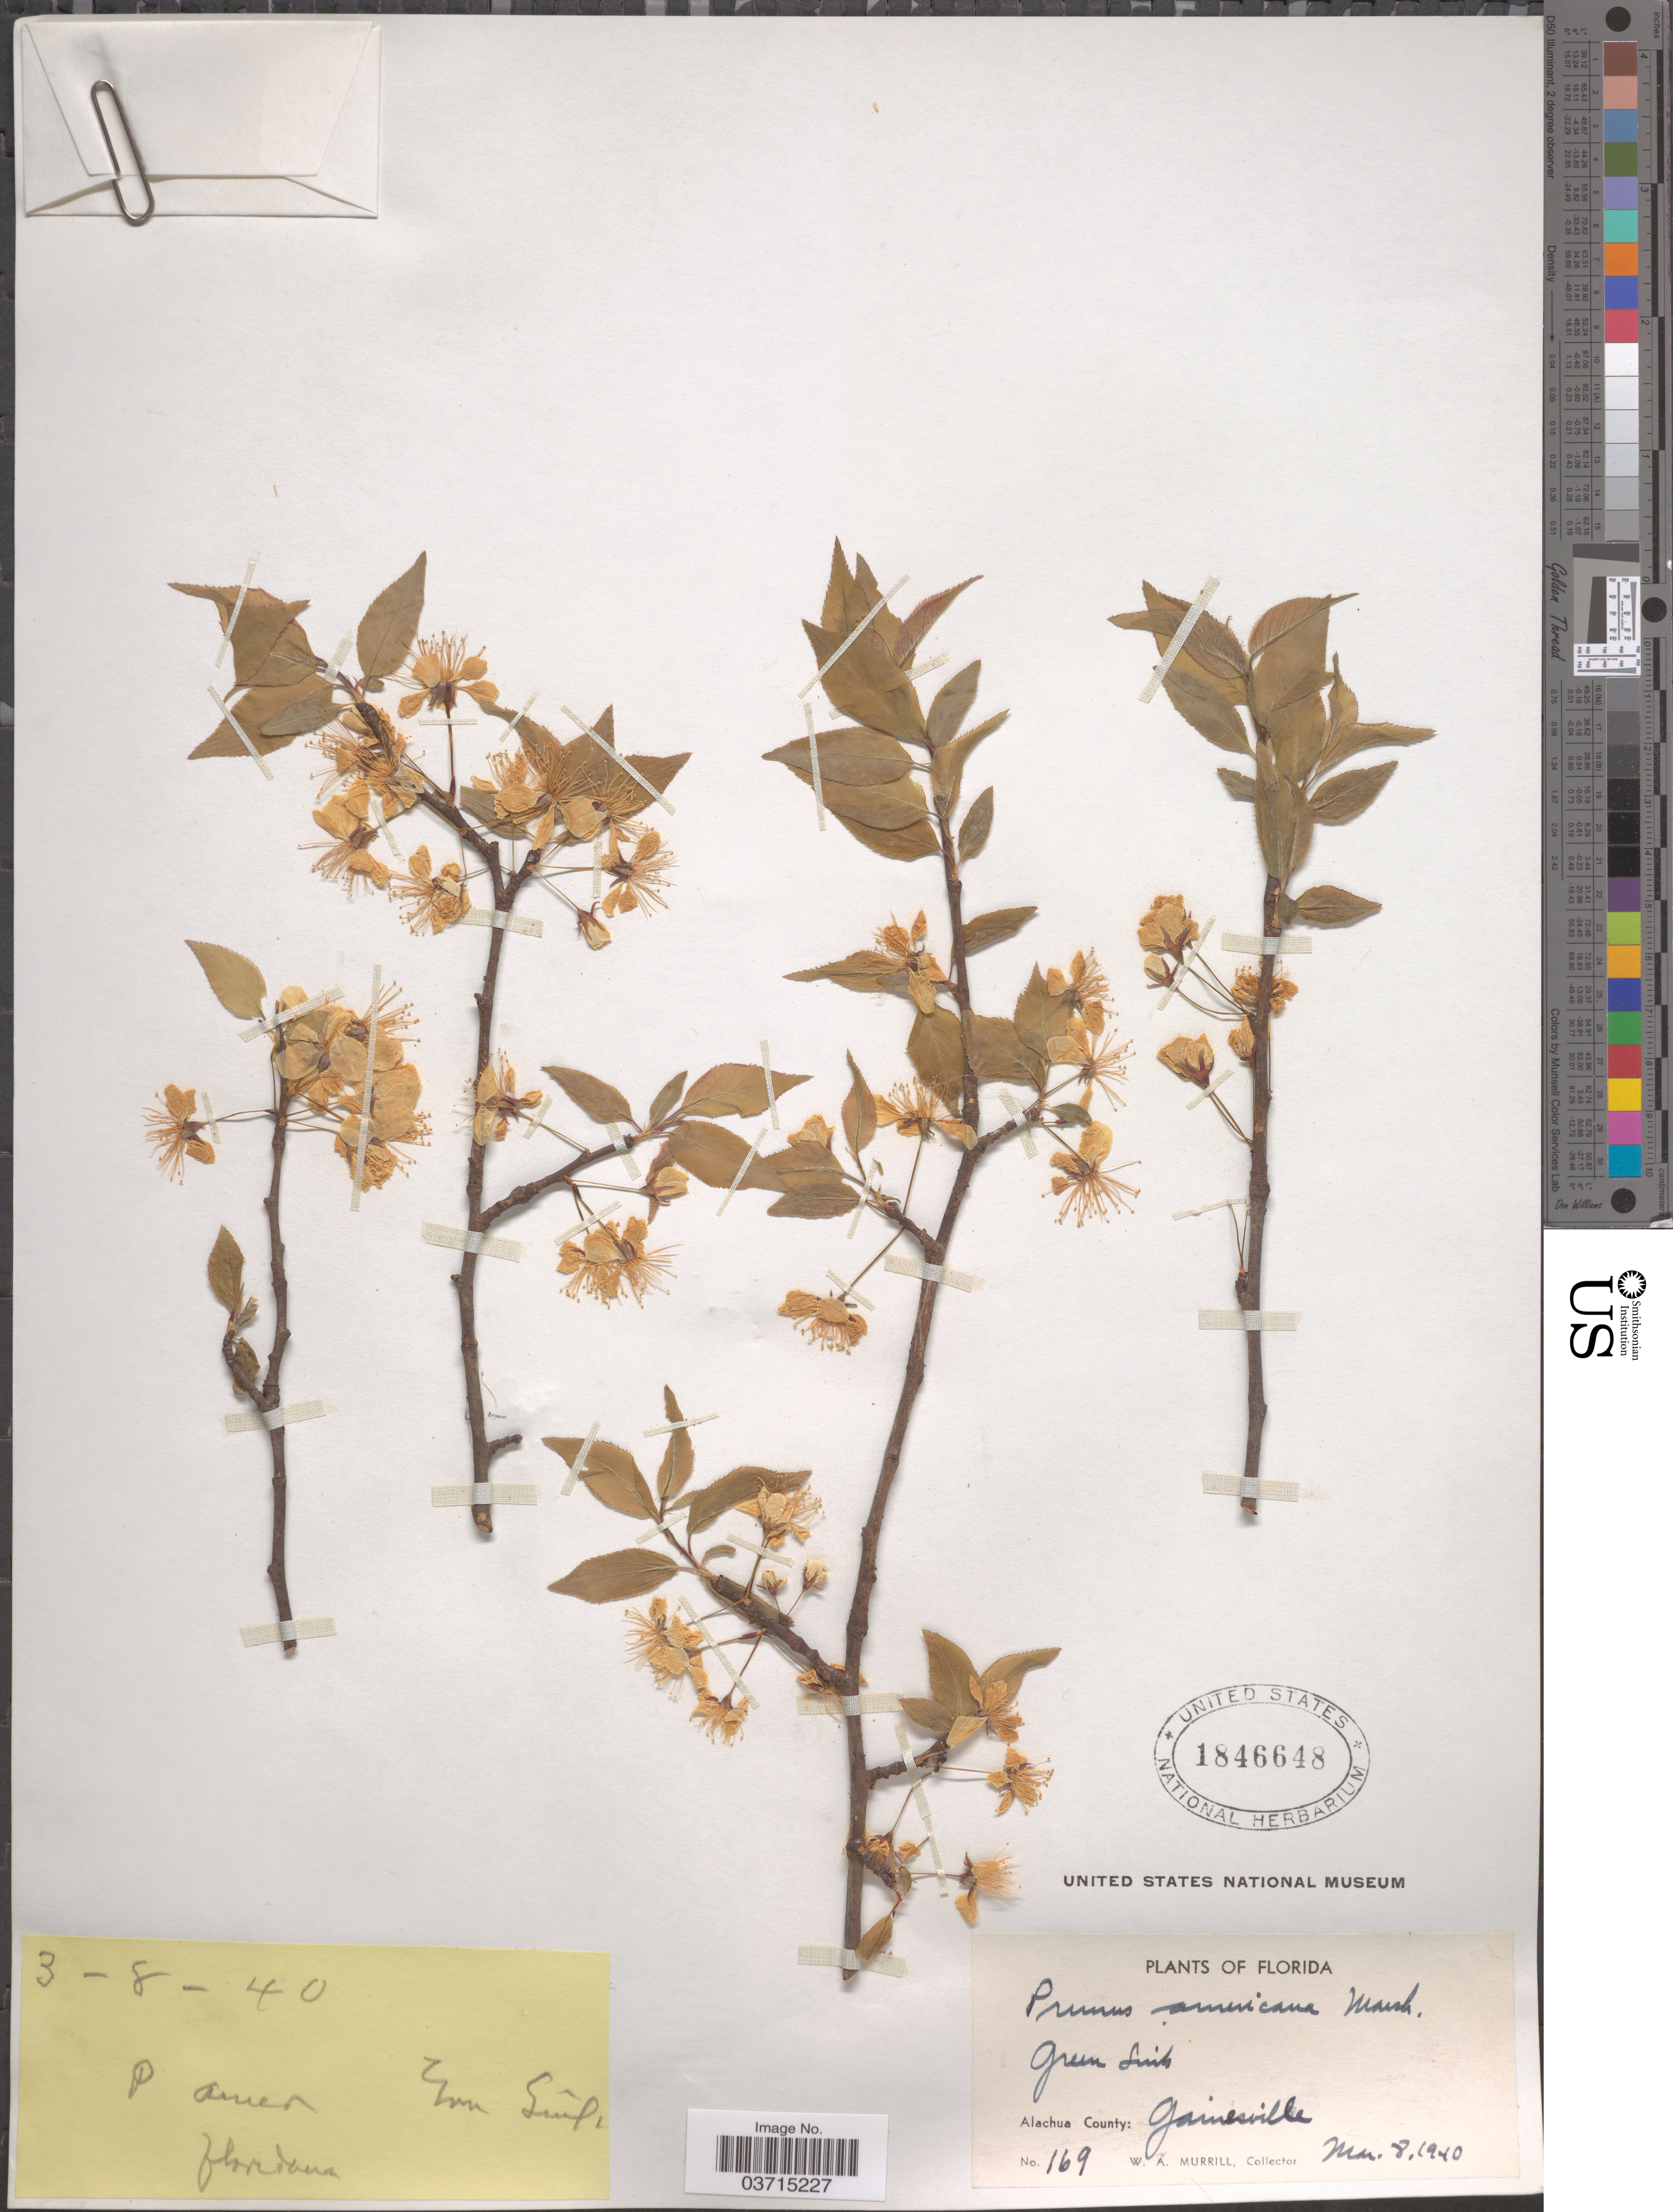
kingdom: Plantae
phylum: Tracheophyta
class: Magnoliopsida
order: Rosales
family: Rosaceae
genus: Prunus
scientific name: Prunus americana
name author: Marshall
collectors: W. A. Murrill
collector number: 169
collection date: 1940-03-08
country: United States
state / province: Florida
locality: Green Sink. Alachua County: Gainesville.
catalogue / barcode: US 1846648